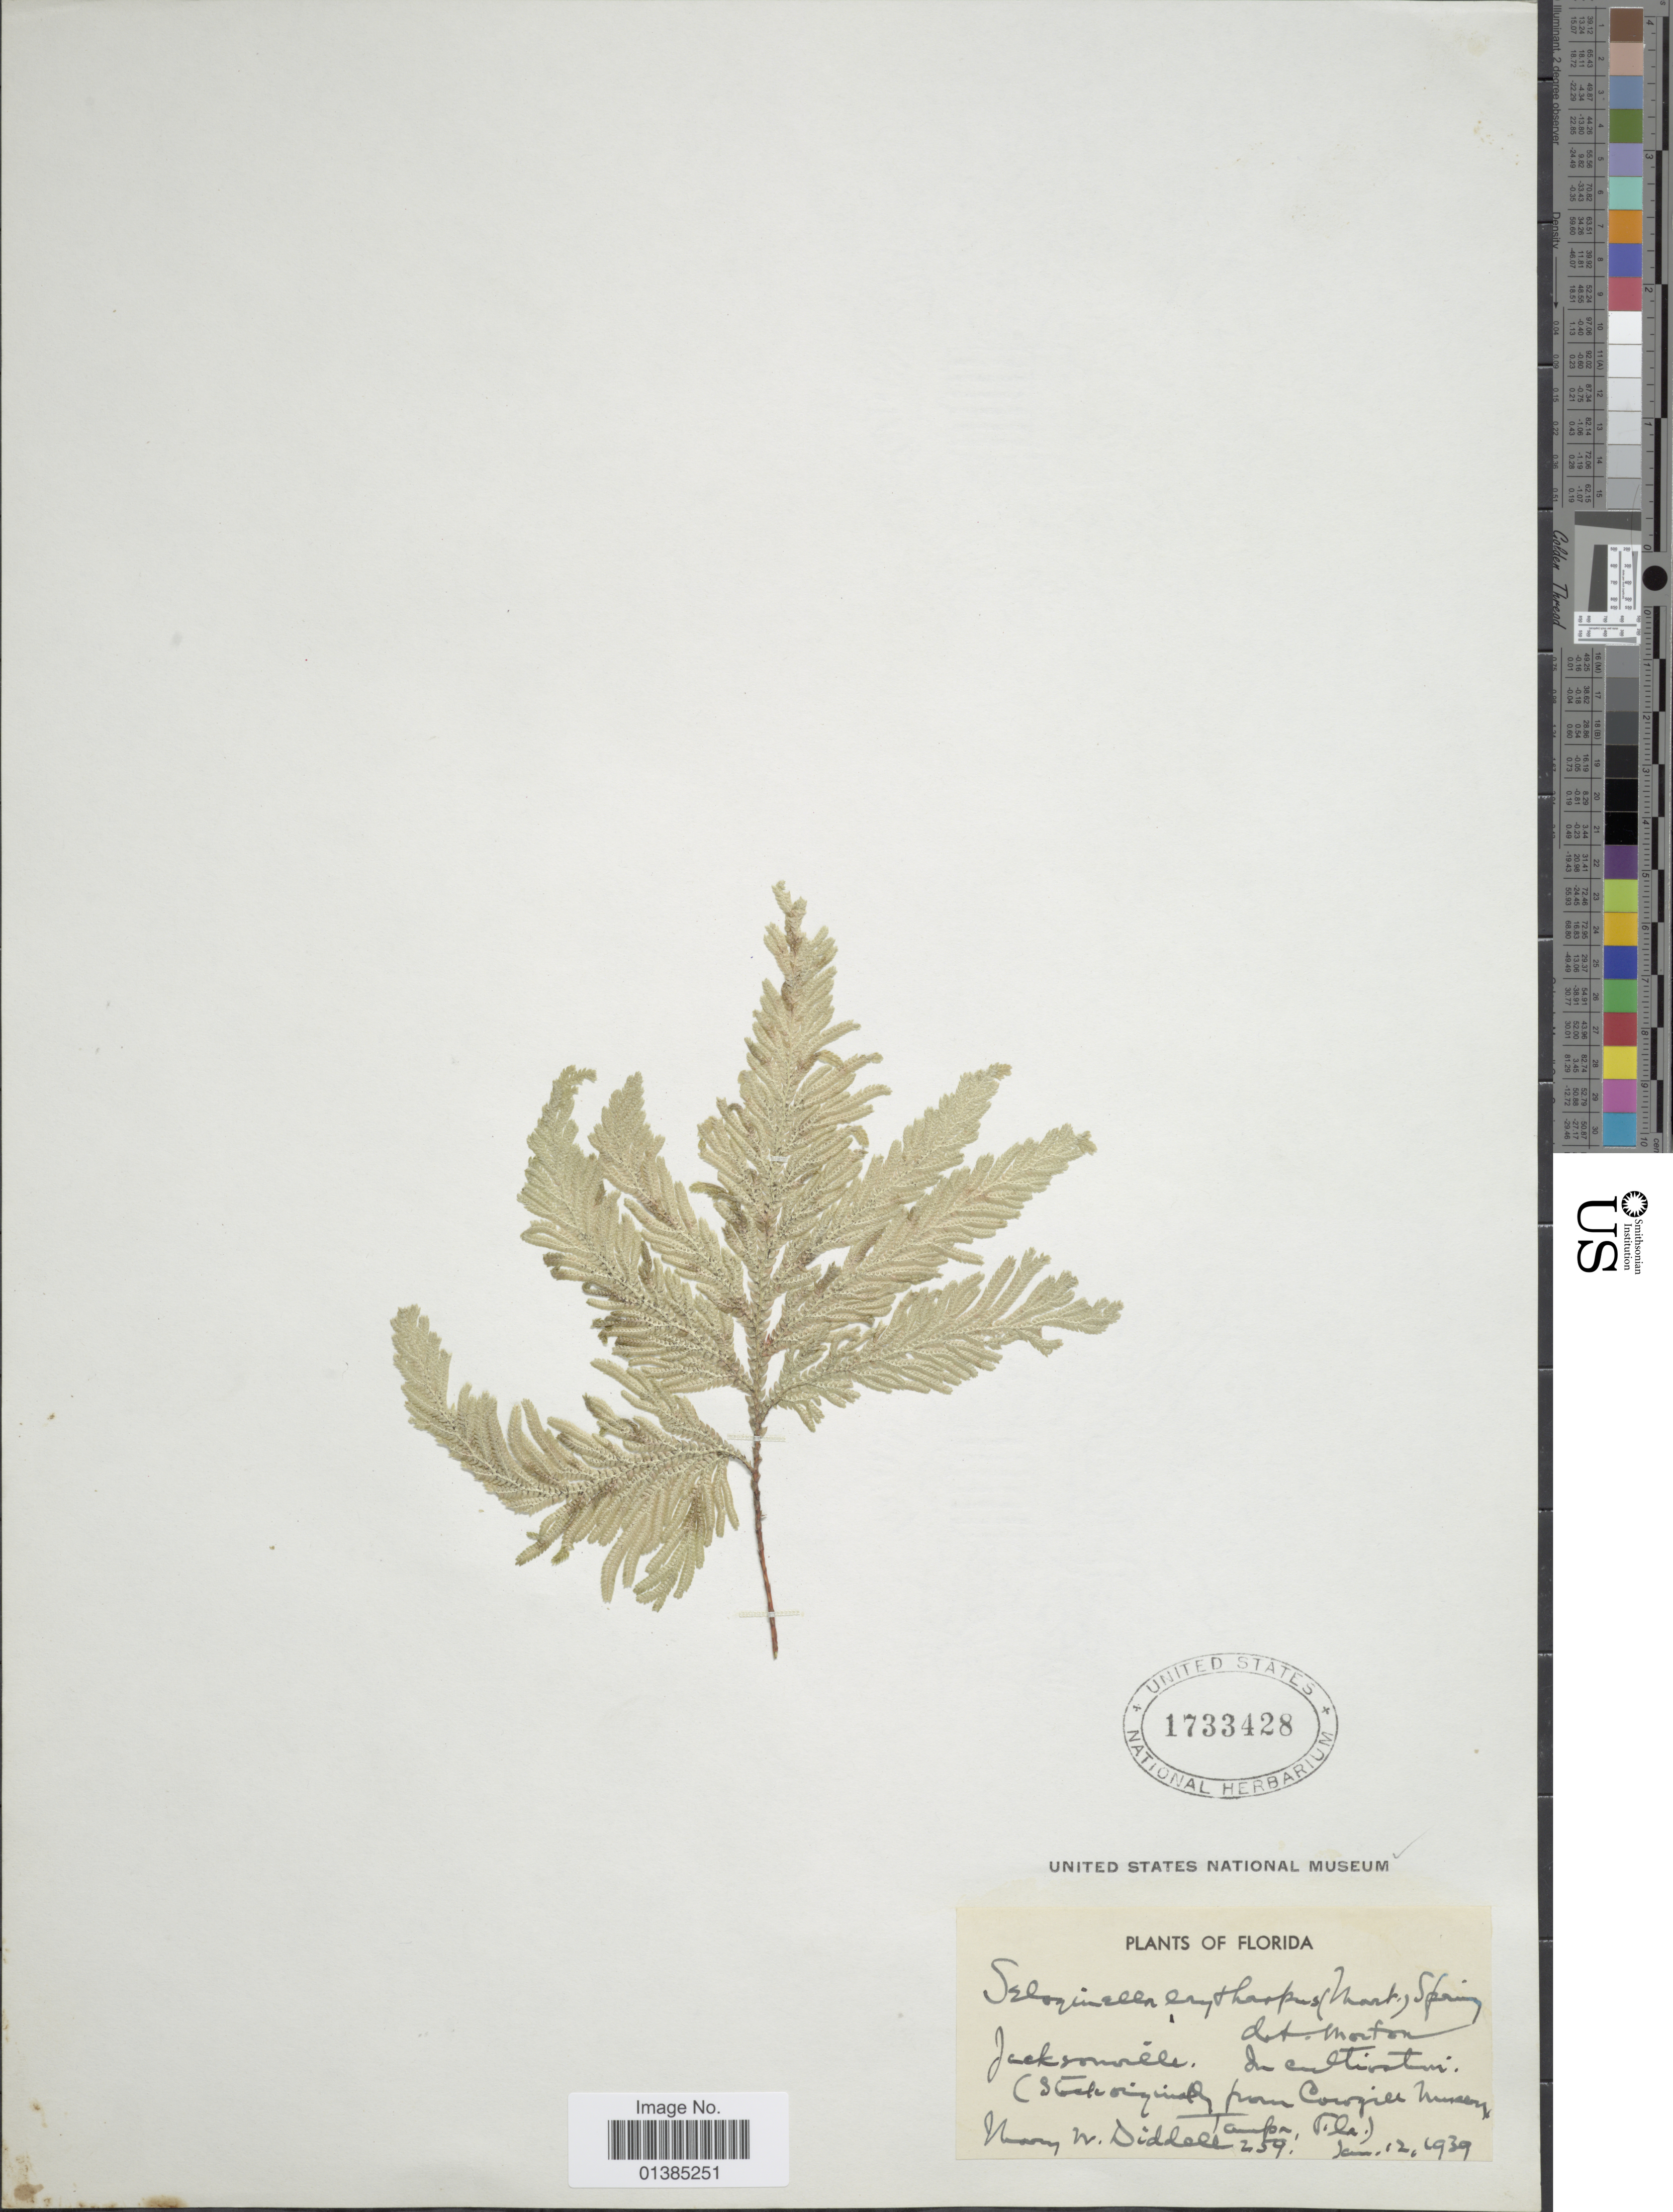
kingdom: Plantae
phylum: Tracheophyta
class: Lycopodiopsida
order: Selaginellales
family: Selaginellaceae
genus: Selaginella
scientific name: Selaginella erythropus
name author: (Mart.) Hieron.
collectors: M. Diddell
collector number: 259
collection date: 1939-01-12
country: United States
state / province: Florida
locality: Jacksonville.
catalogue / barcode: US 1733428